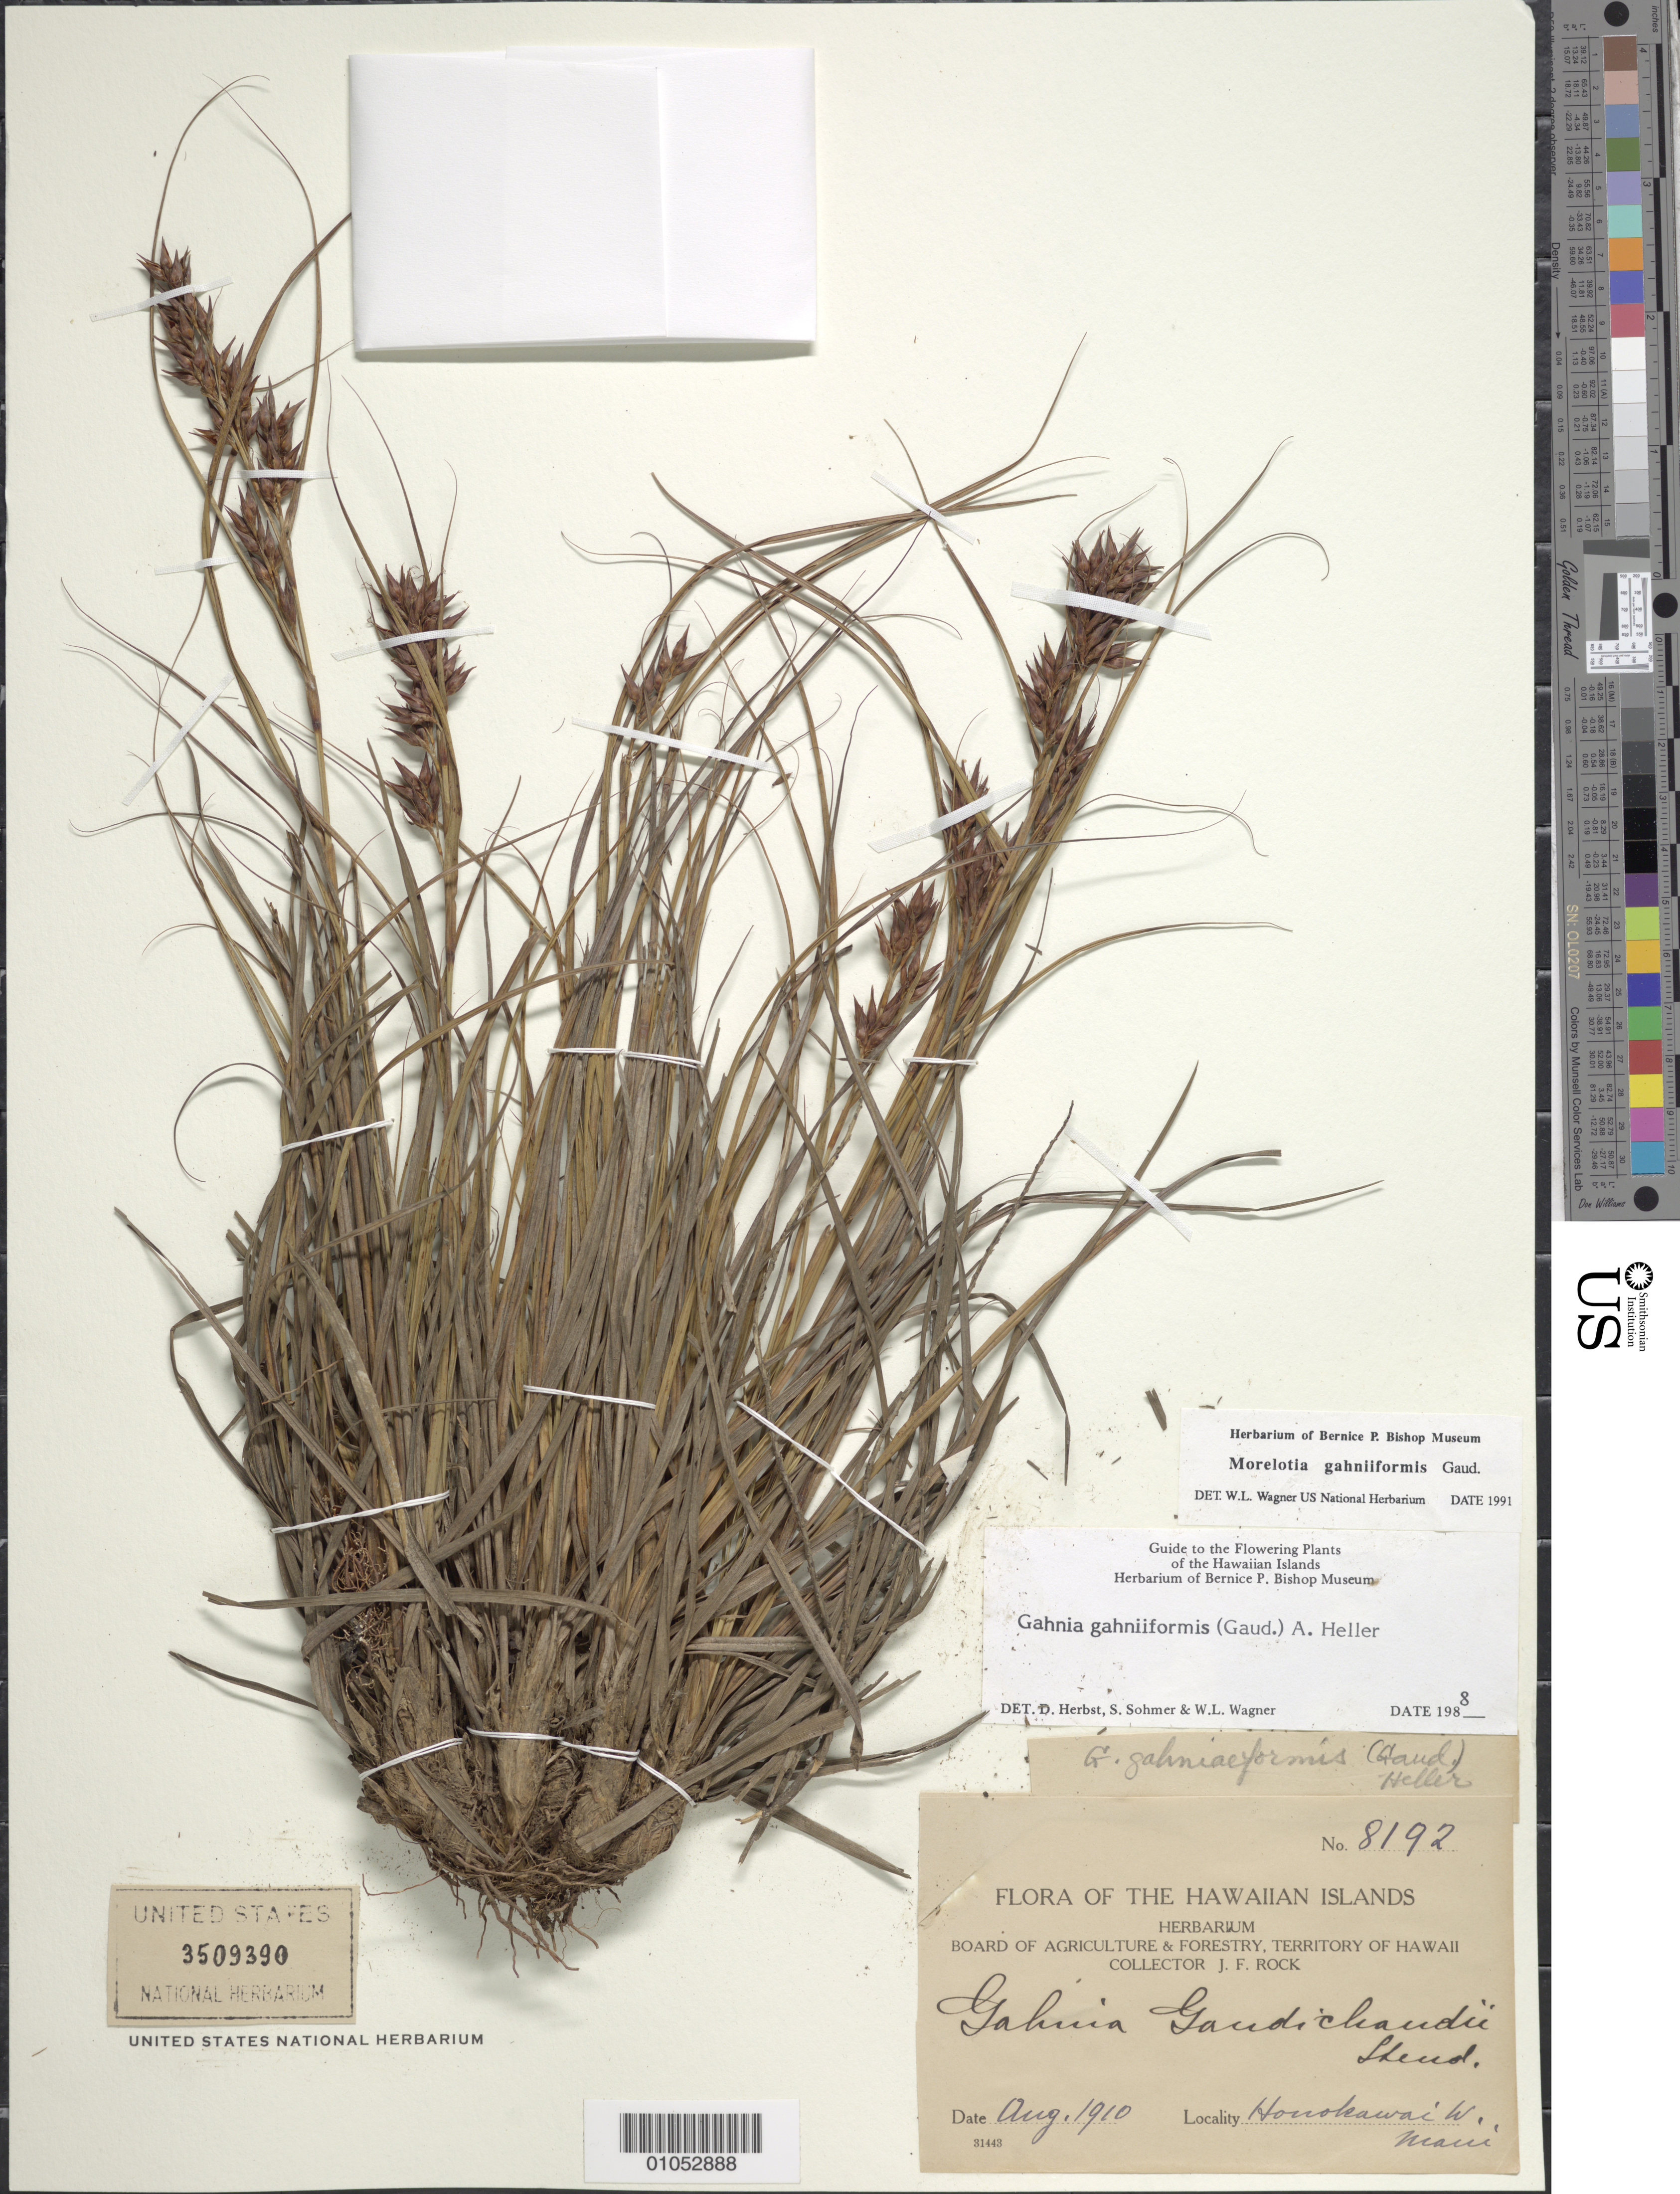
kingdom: Plantae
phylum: Tracheophyta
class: Liliopsida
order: Poales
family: Cyperaceae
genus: Morelotia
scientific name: Morelotia gahniiformis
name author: Gaudich.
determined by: Wagner, W. L., (BOT), Smithsonian Institution - National Museum of Natural History (UNITED STATES)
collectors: J. F. Rock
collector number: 8192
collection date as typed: Aug 1910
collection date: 1910-08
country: United States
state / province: Hawaii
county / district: Maui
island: Maui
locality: Houokawai.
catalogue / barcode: US 3509390